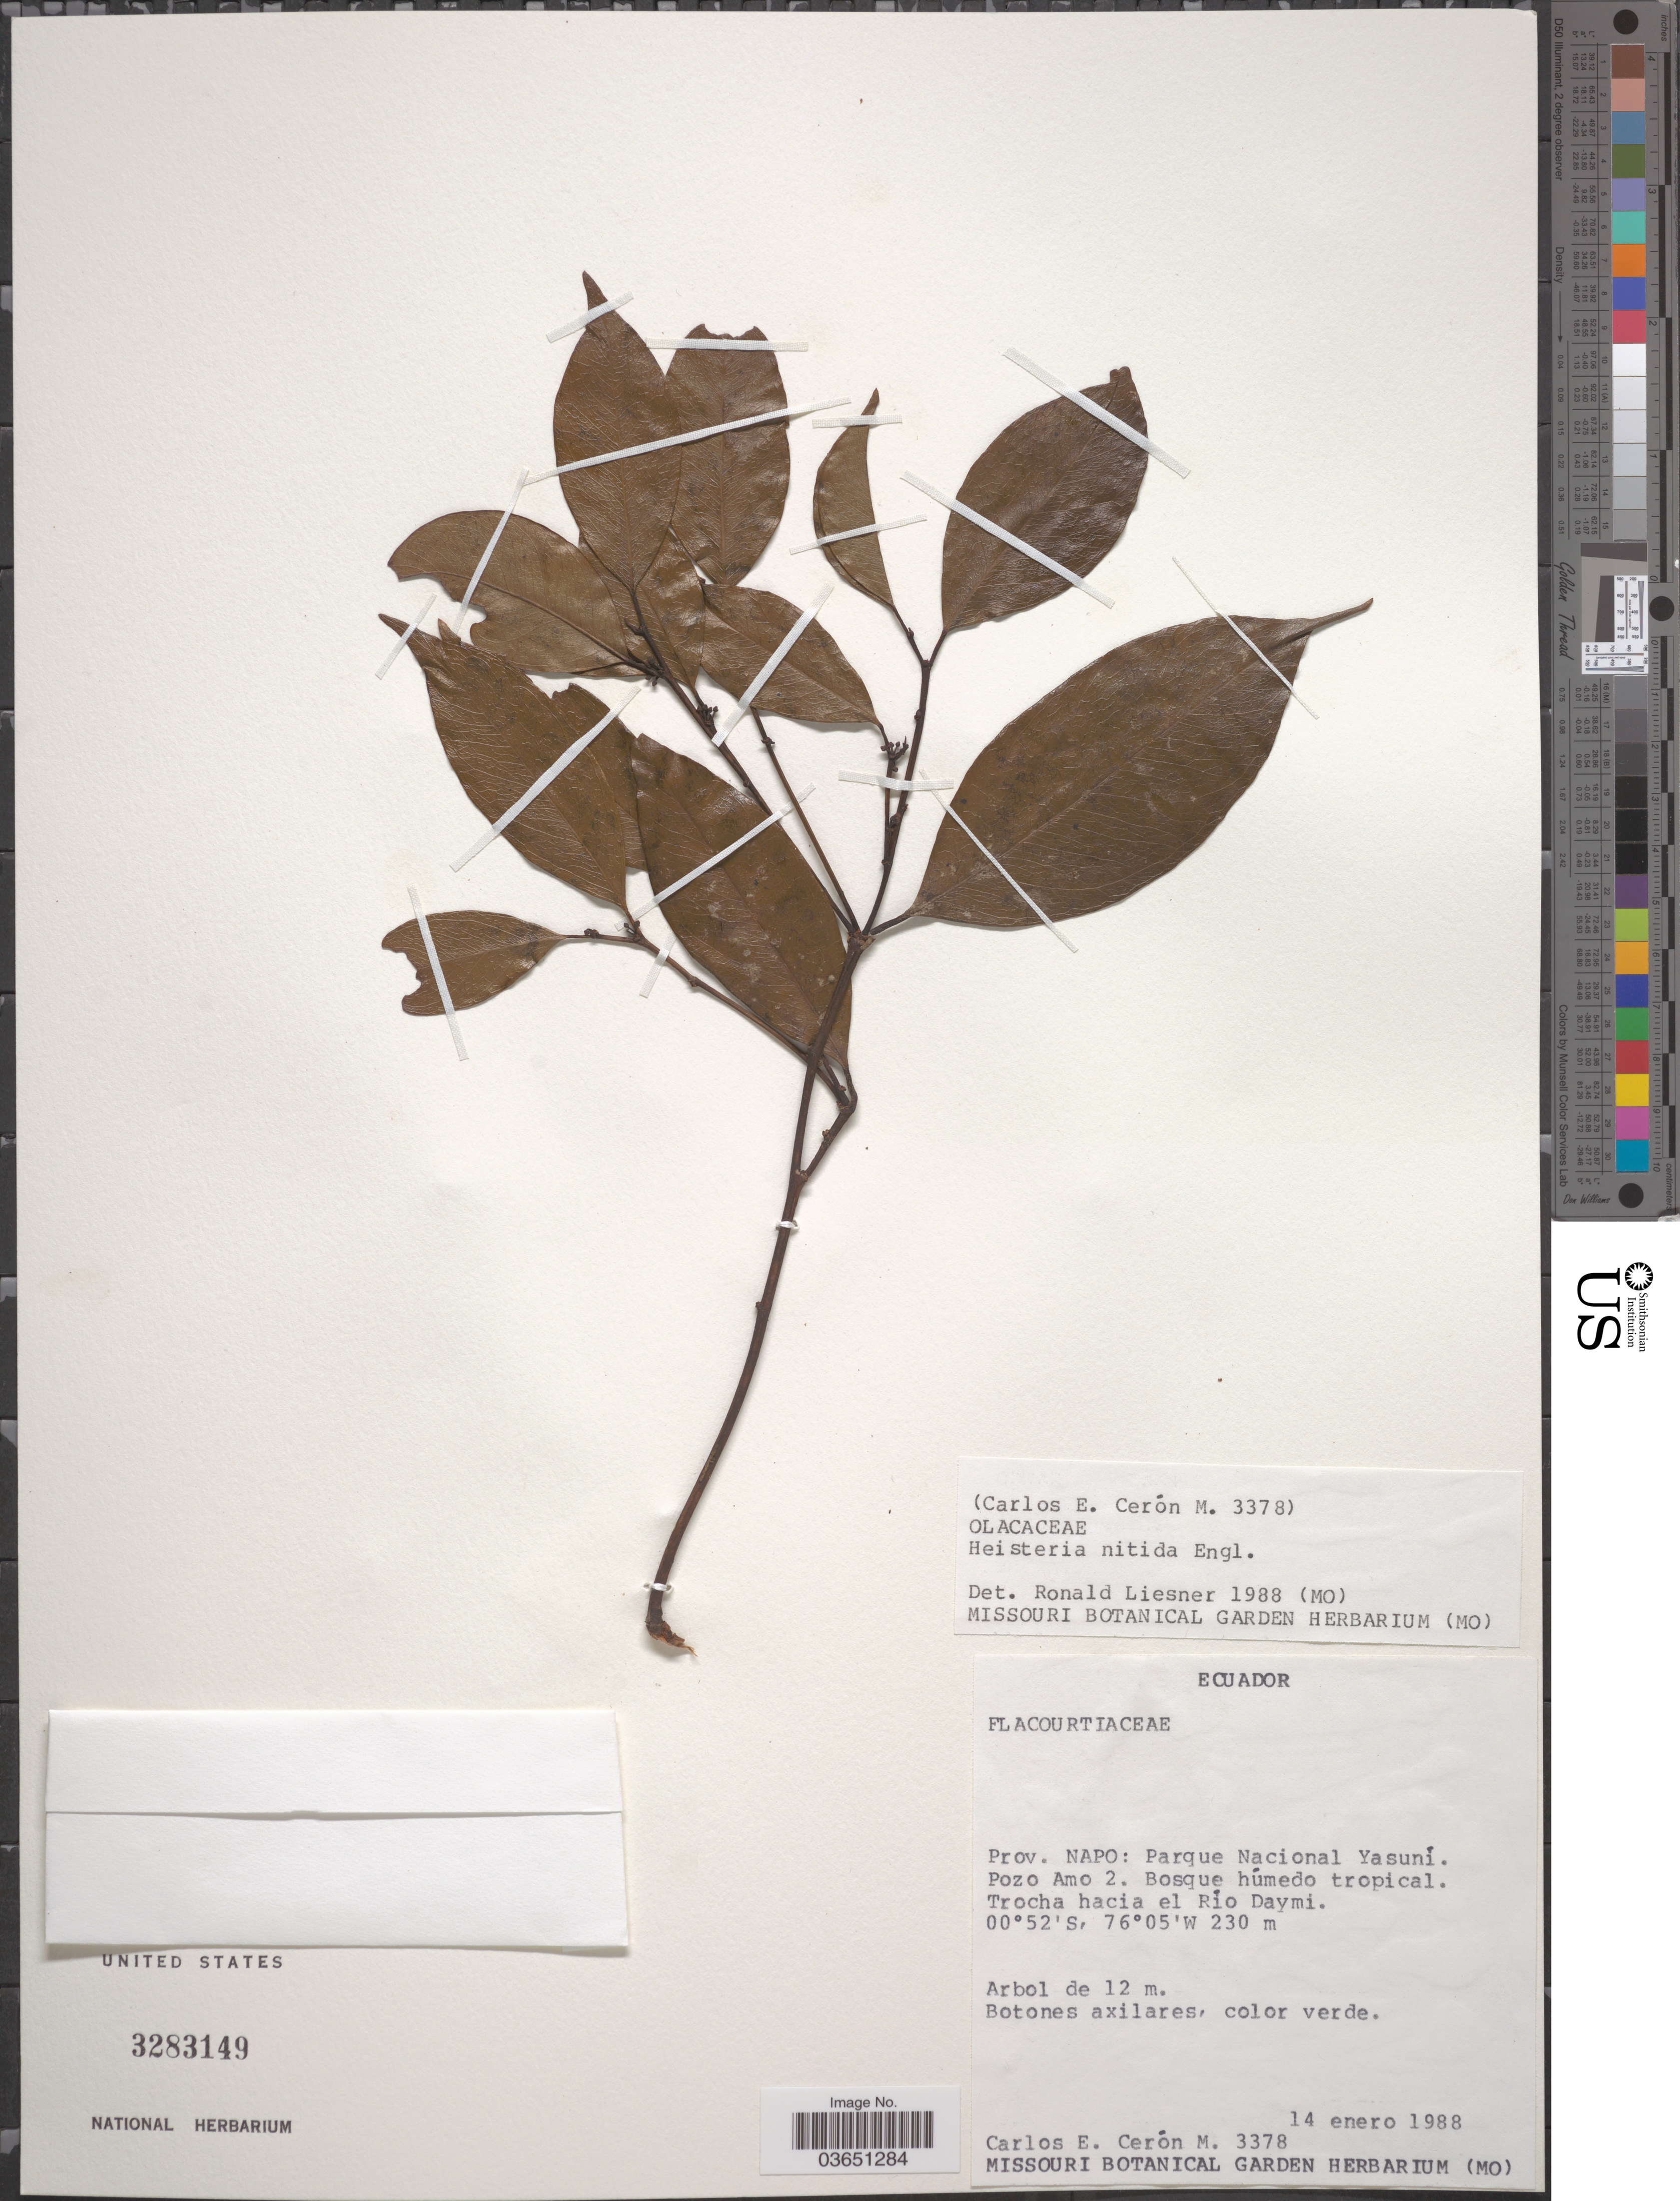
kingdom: Plantae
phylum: Tracheophyta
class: Magnoliopsida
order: Santalales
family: Erythropalaceae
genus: Heisteria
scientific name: Heisteria nitida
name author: Engl.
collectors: C. E. Cerón M.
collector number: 3378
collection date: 1988-01-14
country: Ecuador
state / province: Napo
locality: Parque Nacional Yasuní. Pozo Amo 2. Trocha hacia el Río Daymi.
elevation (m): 230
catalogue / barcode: US 3283149